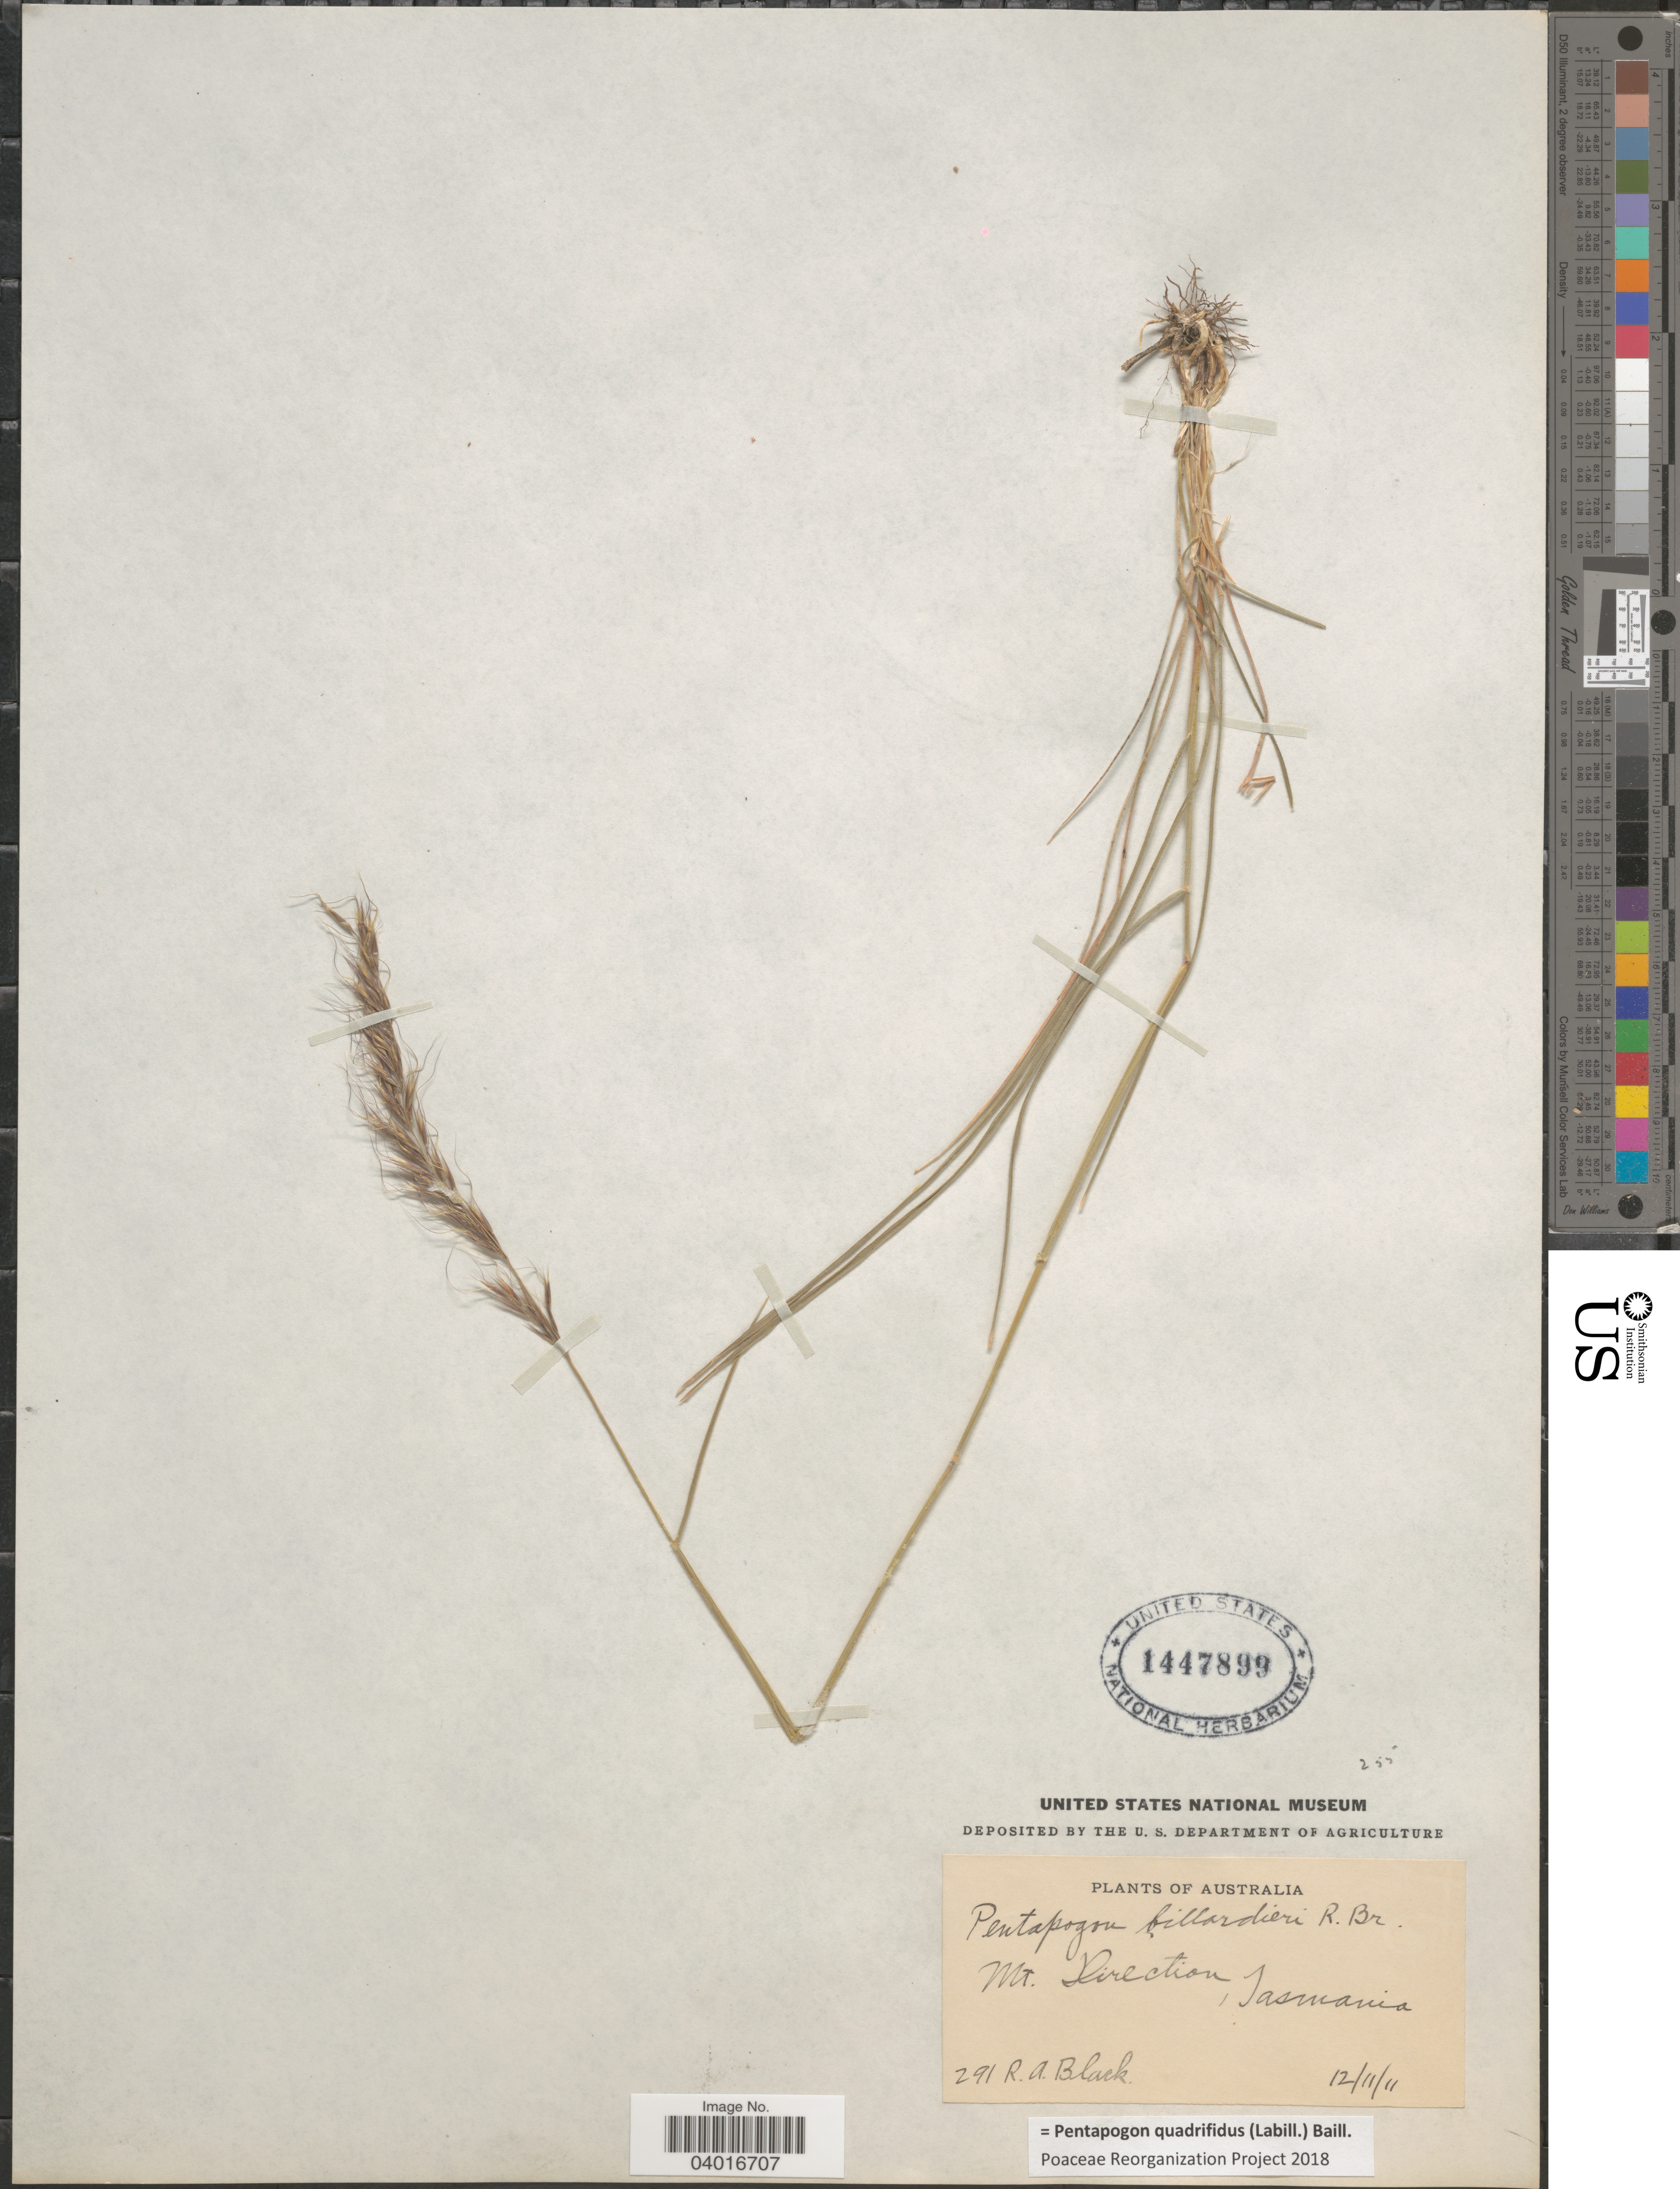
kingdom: Plantae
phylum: Tracheophyta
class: Liliopsida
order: Poales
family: Poaceae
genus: Pentapogon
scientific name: Pentapogon quadrifidus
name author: (Labill.) Baill.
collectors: R. A. Black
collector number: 291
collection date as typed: Transcribed d/m/y: 12/11/11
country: Australia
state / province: Tasmania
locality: Mt. Direction.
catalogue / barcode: US 1447899